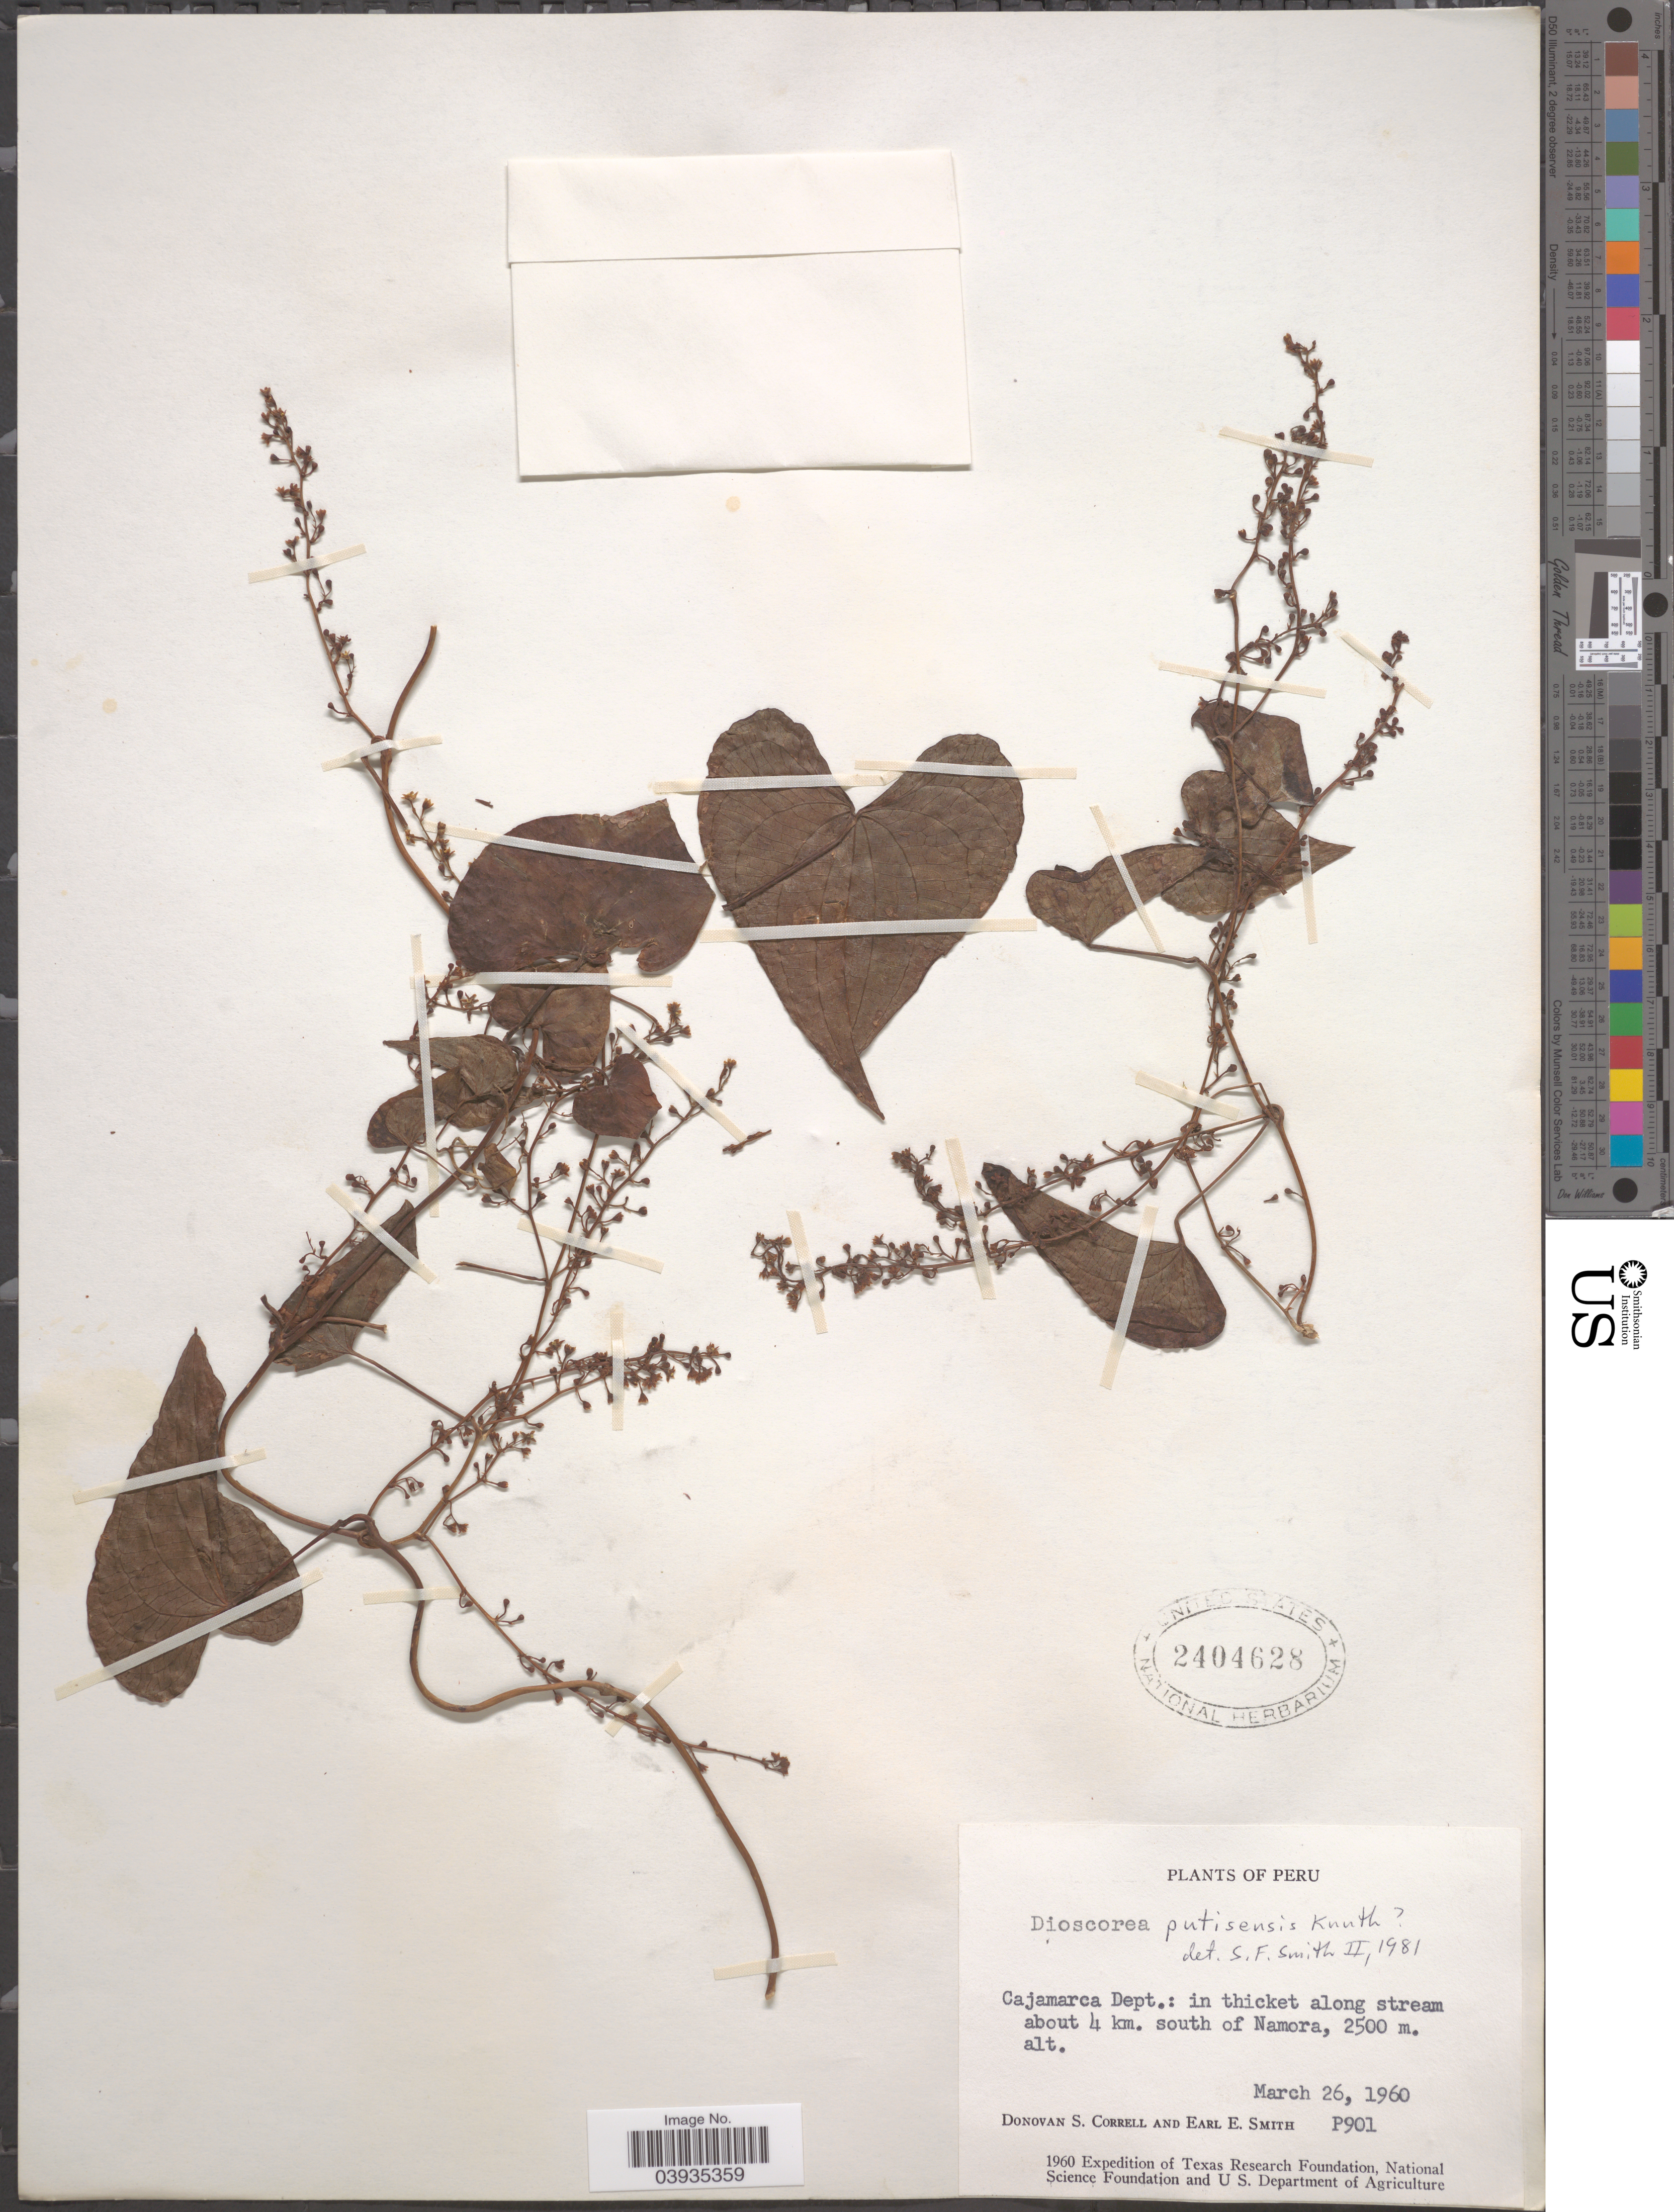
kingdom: Plantae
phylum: Tracheophyta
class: Liliopsida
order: Dioscoreales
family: Dioscoreaceae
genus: Dioscorea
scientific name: Dioscorea putisensis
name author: R. Knuth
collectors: D. S. Correll & E. E. Smith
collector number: P901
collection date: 1960-03-26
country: Peru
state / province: Cajamarca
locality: Cajamarca Dept.: in thicket along stream about 4 km. south of Namora.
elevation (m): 2500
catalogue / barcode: US 2404628